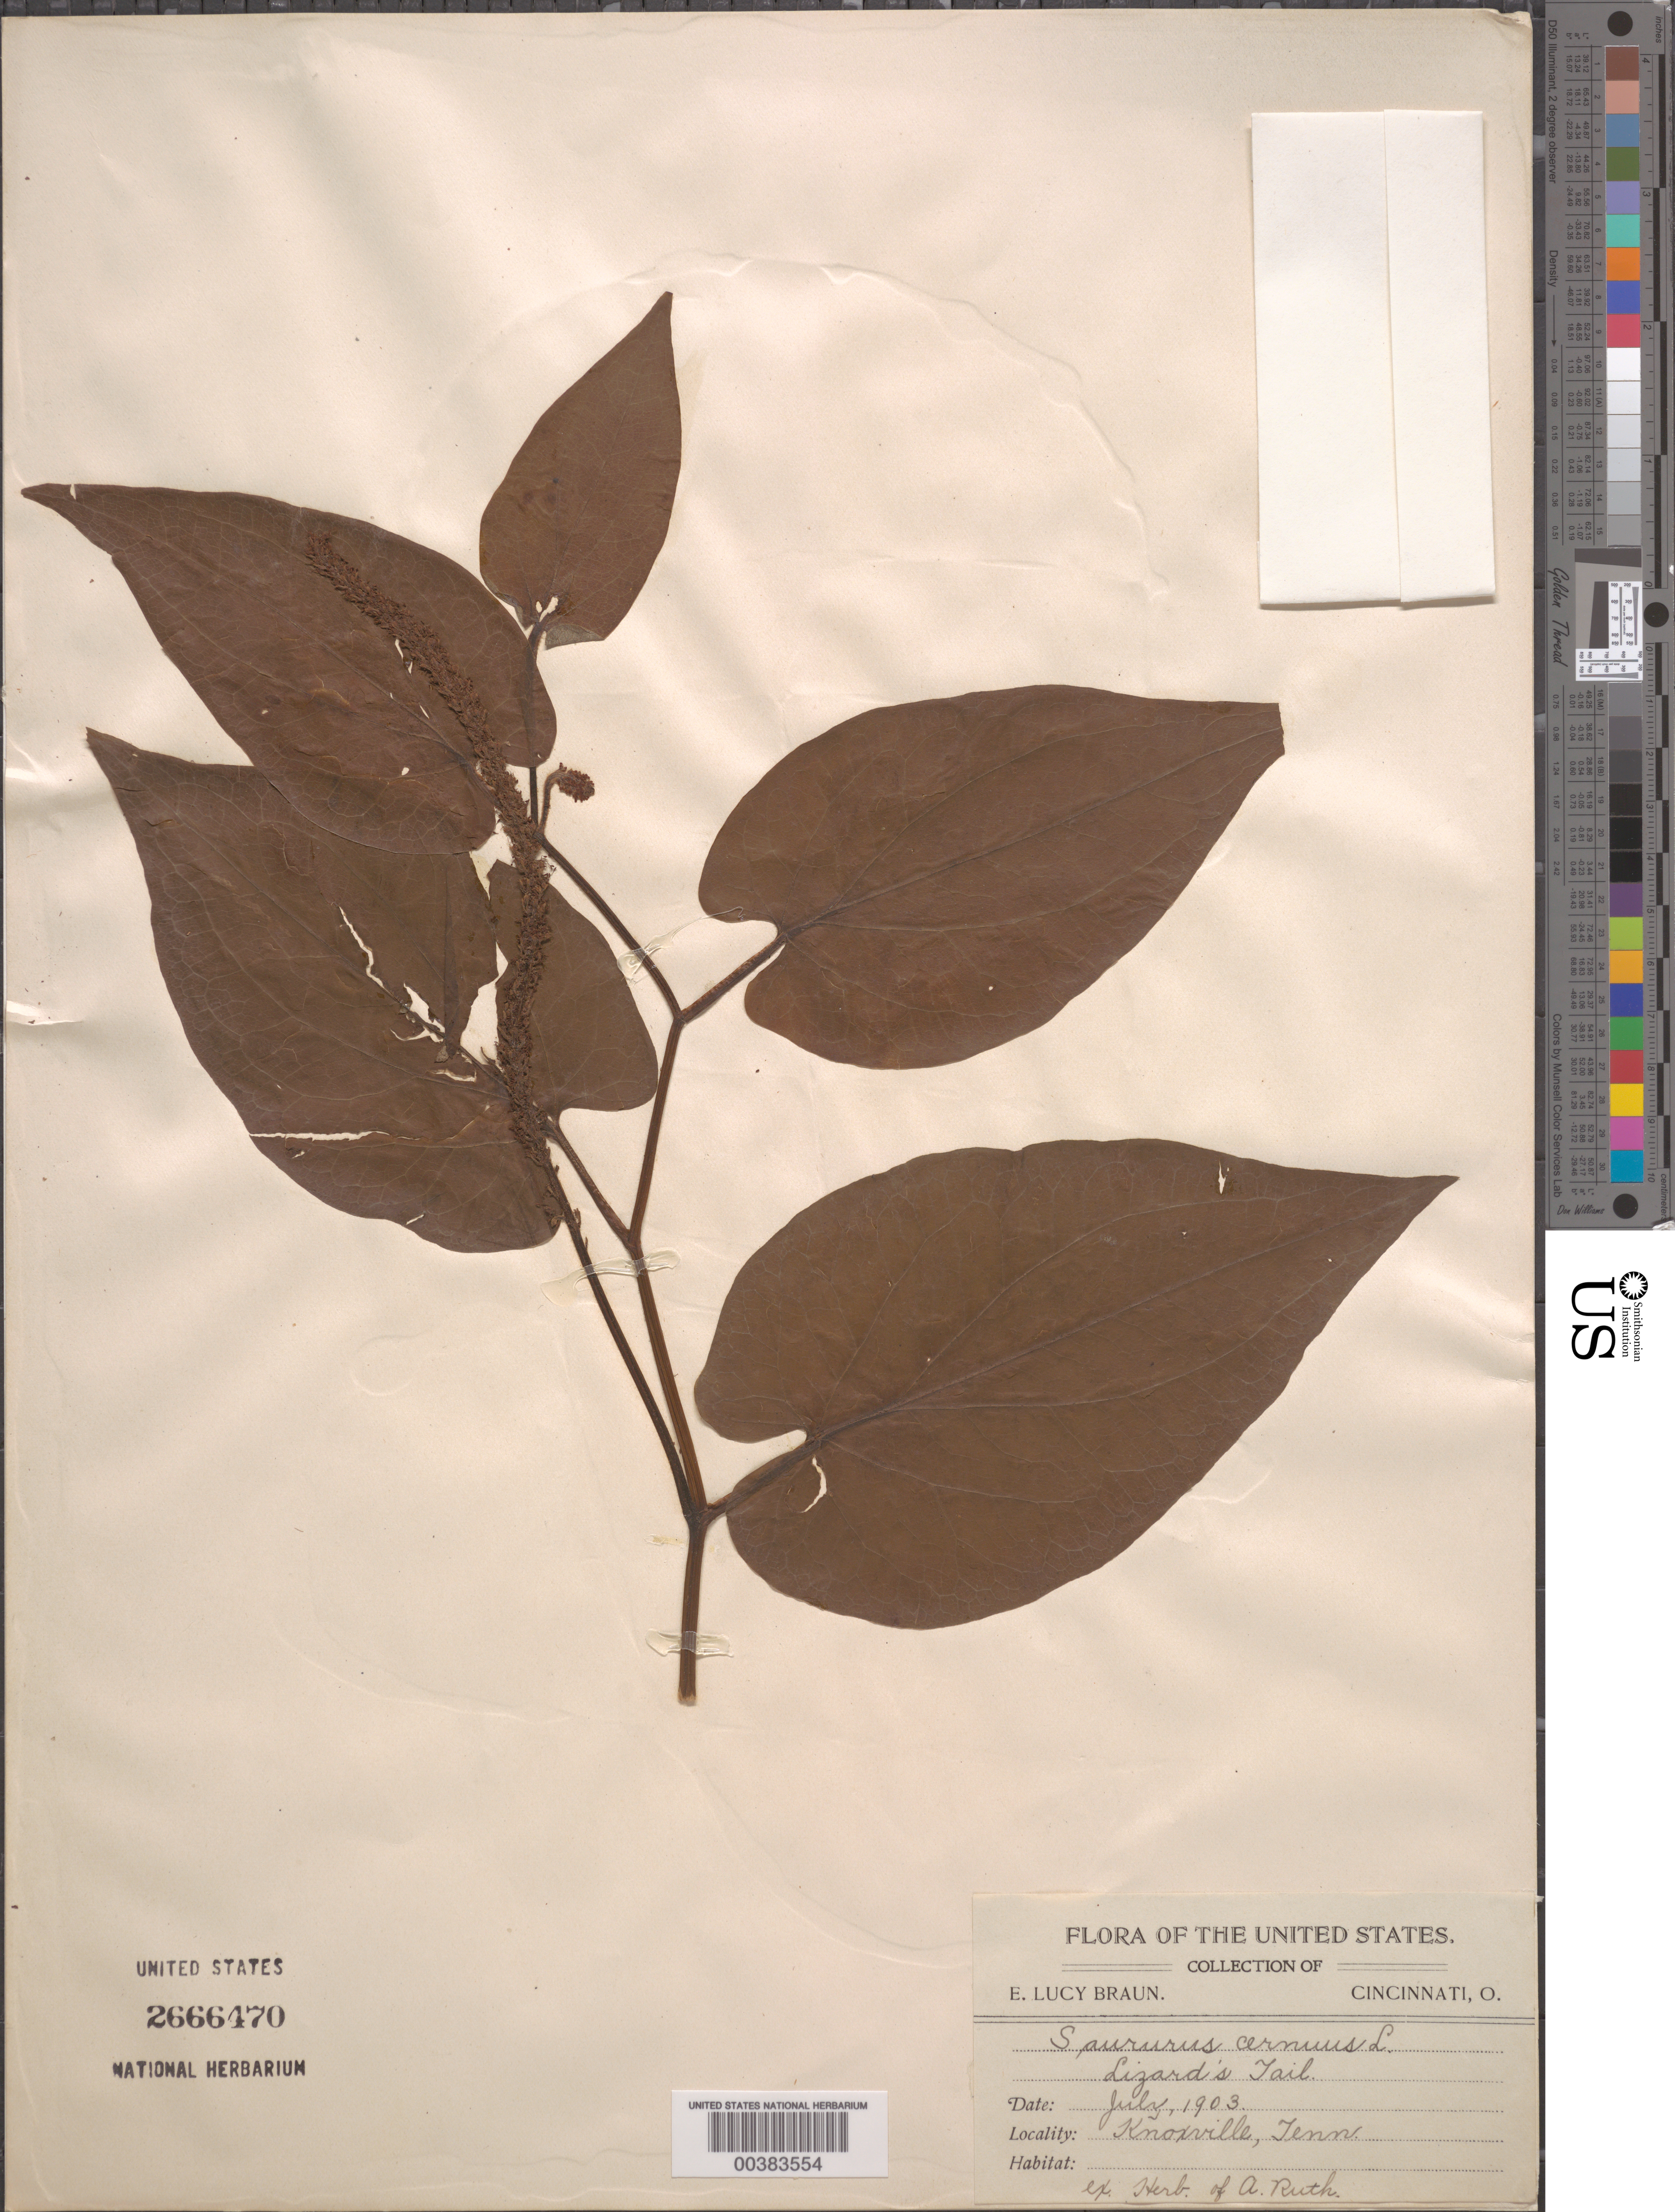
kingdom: Plantae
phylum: Tracheophyta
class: Magnoliopsida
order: Piperales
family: Saururaceae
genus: Saururus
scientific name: Saururus cernuus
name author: L.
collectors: E. L. Braun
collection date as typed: Jul 1903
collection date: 1903-07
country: United States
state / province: Tennessee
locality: Knoxville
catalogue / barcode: US 2666470